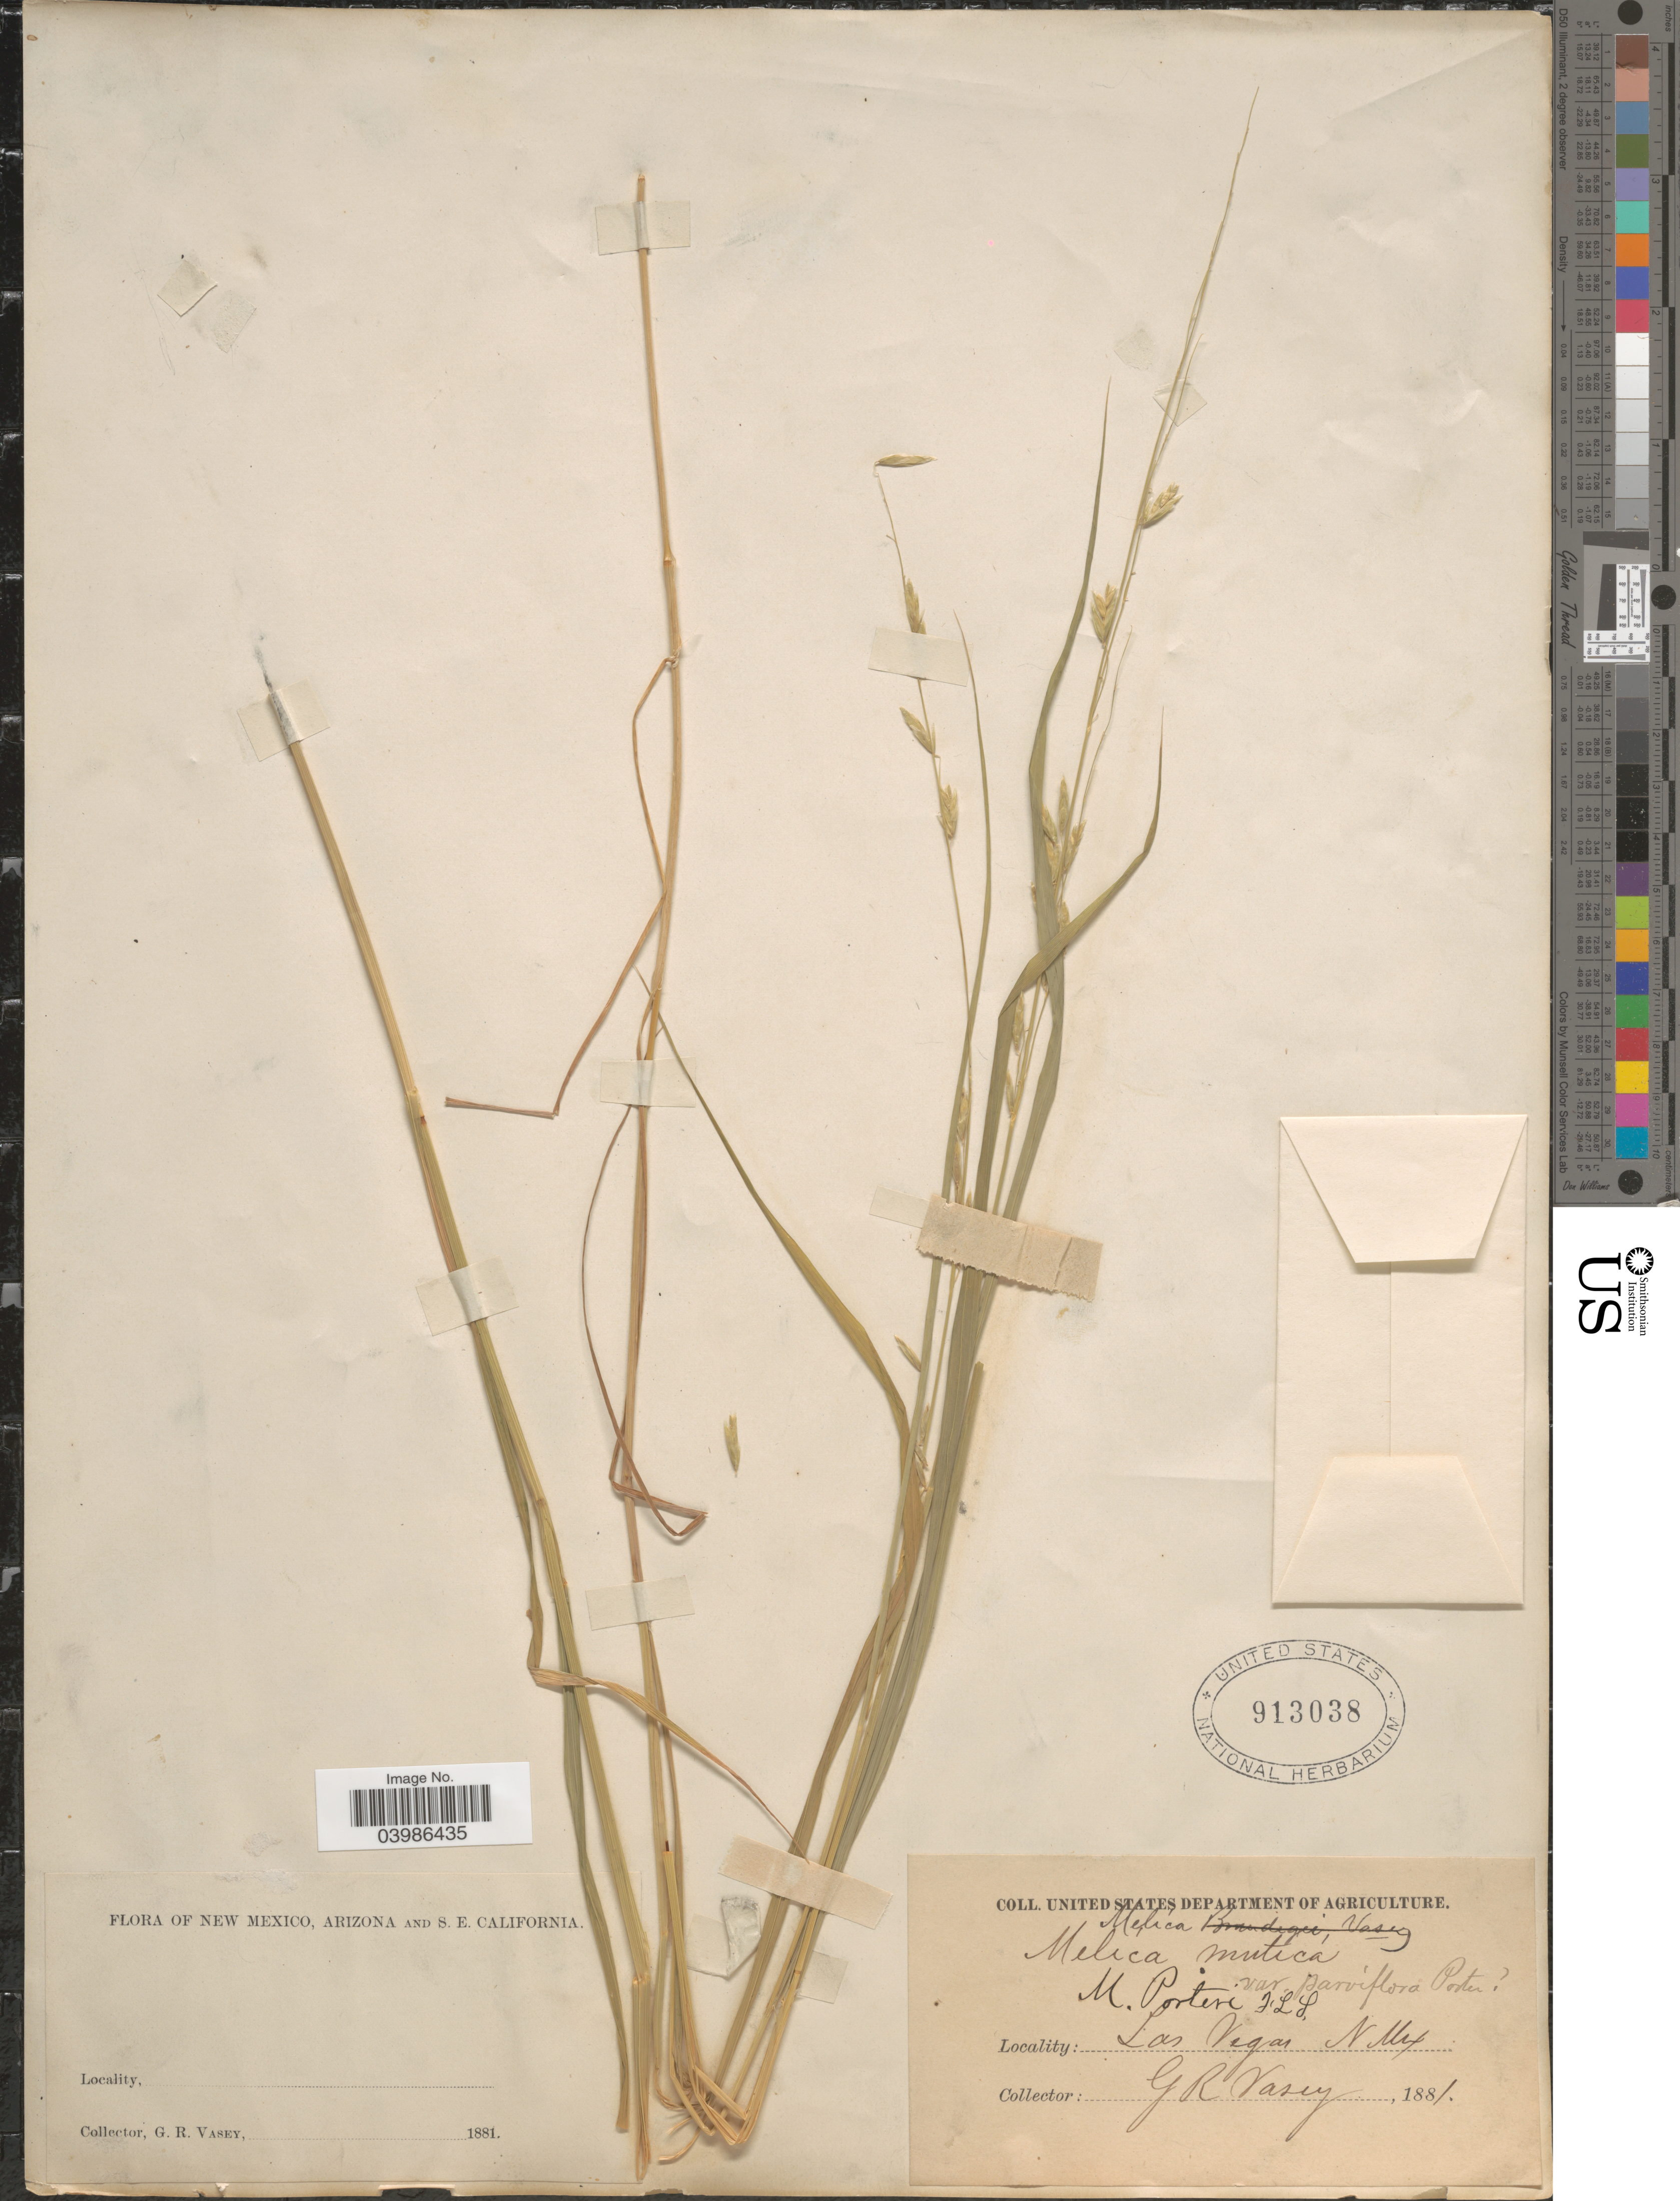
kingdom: Plantae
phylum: Tracheophyta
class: Liliopsida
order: Poales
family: Poaceae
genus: Melica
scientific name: Melica porteri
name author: Scribn.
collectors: G. R. Vasey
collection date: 1881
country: United States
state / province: New Mexico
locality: Las Vegas.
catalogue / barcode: US 913038